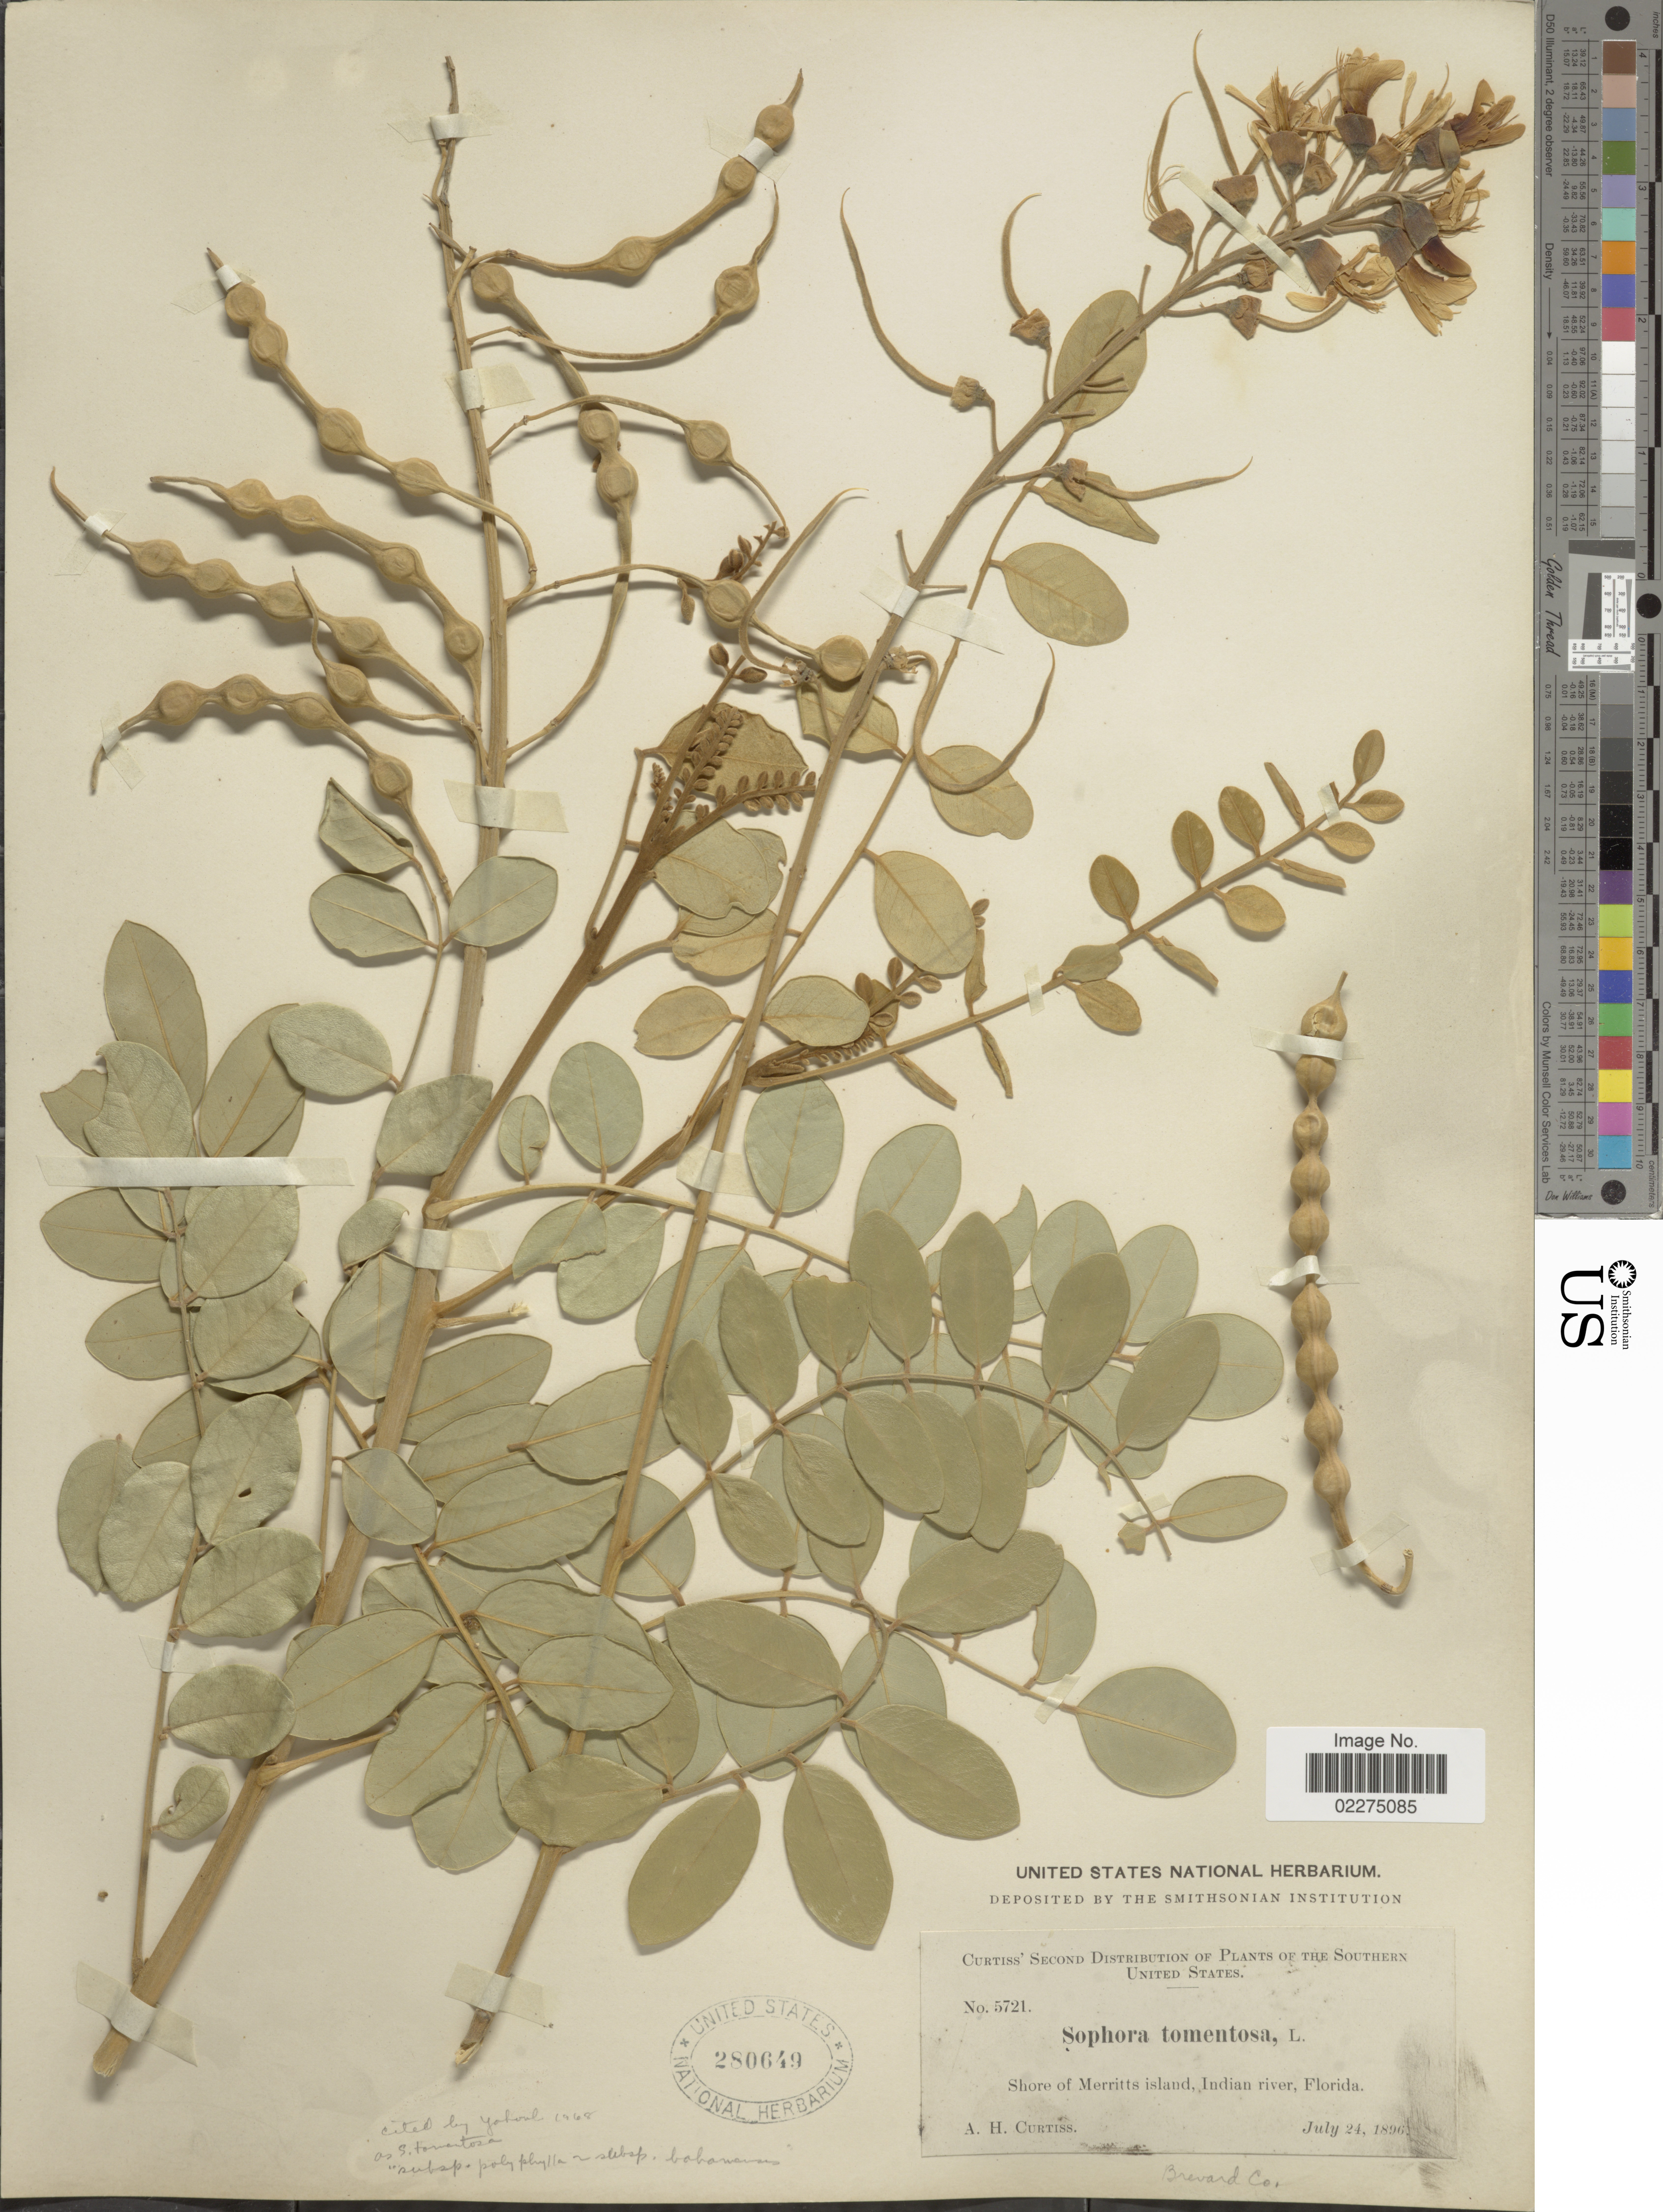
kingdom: Plantae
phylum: Tracheophyta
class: Magnoliopsida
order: Fabales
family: Fabaceae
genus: Sophora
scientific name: Sophora tomentosa var. truncata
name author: Torr. & A. Gray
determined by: Strong, Mark T., (BOT), Smithsonian Institution - National Museum of Natural History (UNITED STATES)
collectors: A. H. Curtiss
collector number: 5721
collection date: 1896-07-24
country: United States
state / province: Florida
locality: Southern United States. Shore of Merritts island, Indian river. Brevard Co.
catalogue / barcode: US 280649